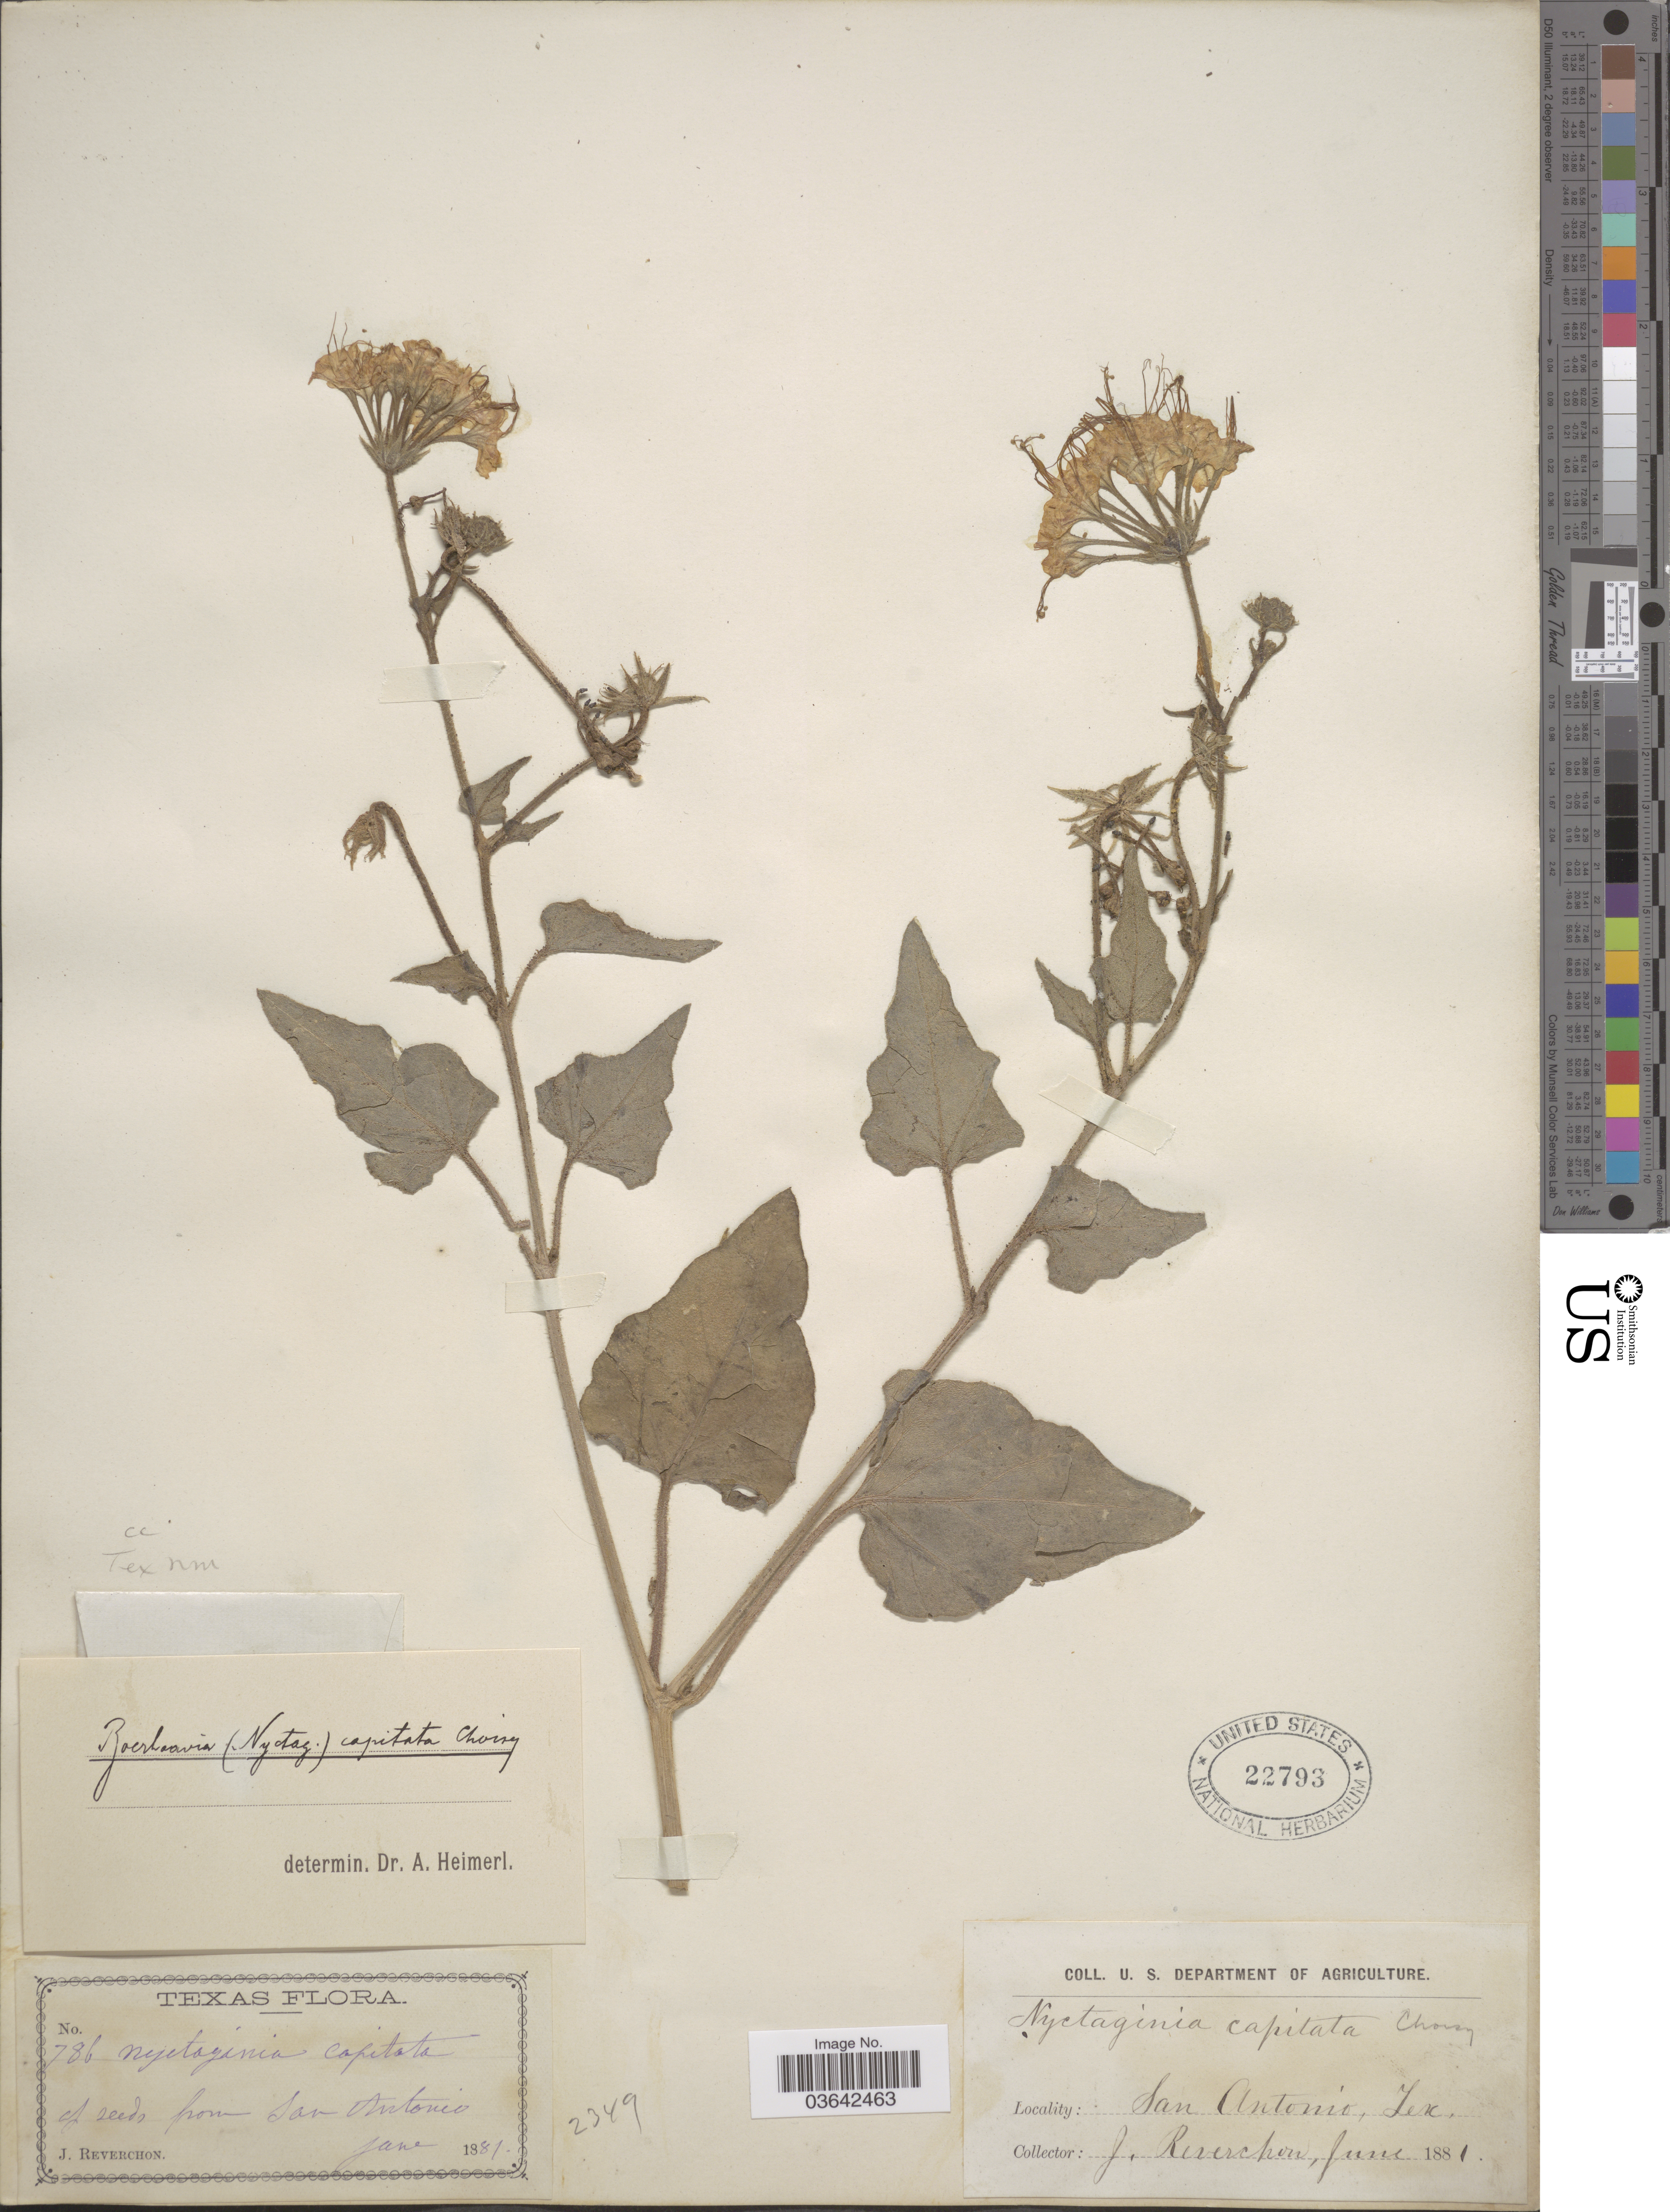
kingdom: Plantae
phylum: Tracheophyta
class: Magnoliopsida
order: Caryophyllales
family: Nyctaginaceae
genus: Boerhavia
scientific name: Boerhavia capitata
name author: (Choisy) Heimerl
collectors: J. Reverchon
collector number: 786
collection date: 1881-06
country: United States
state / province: Texas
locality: San Antonio.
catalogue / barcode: US 22793